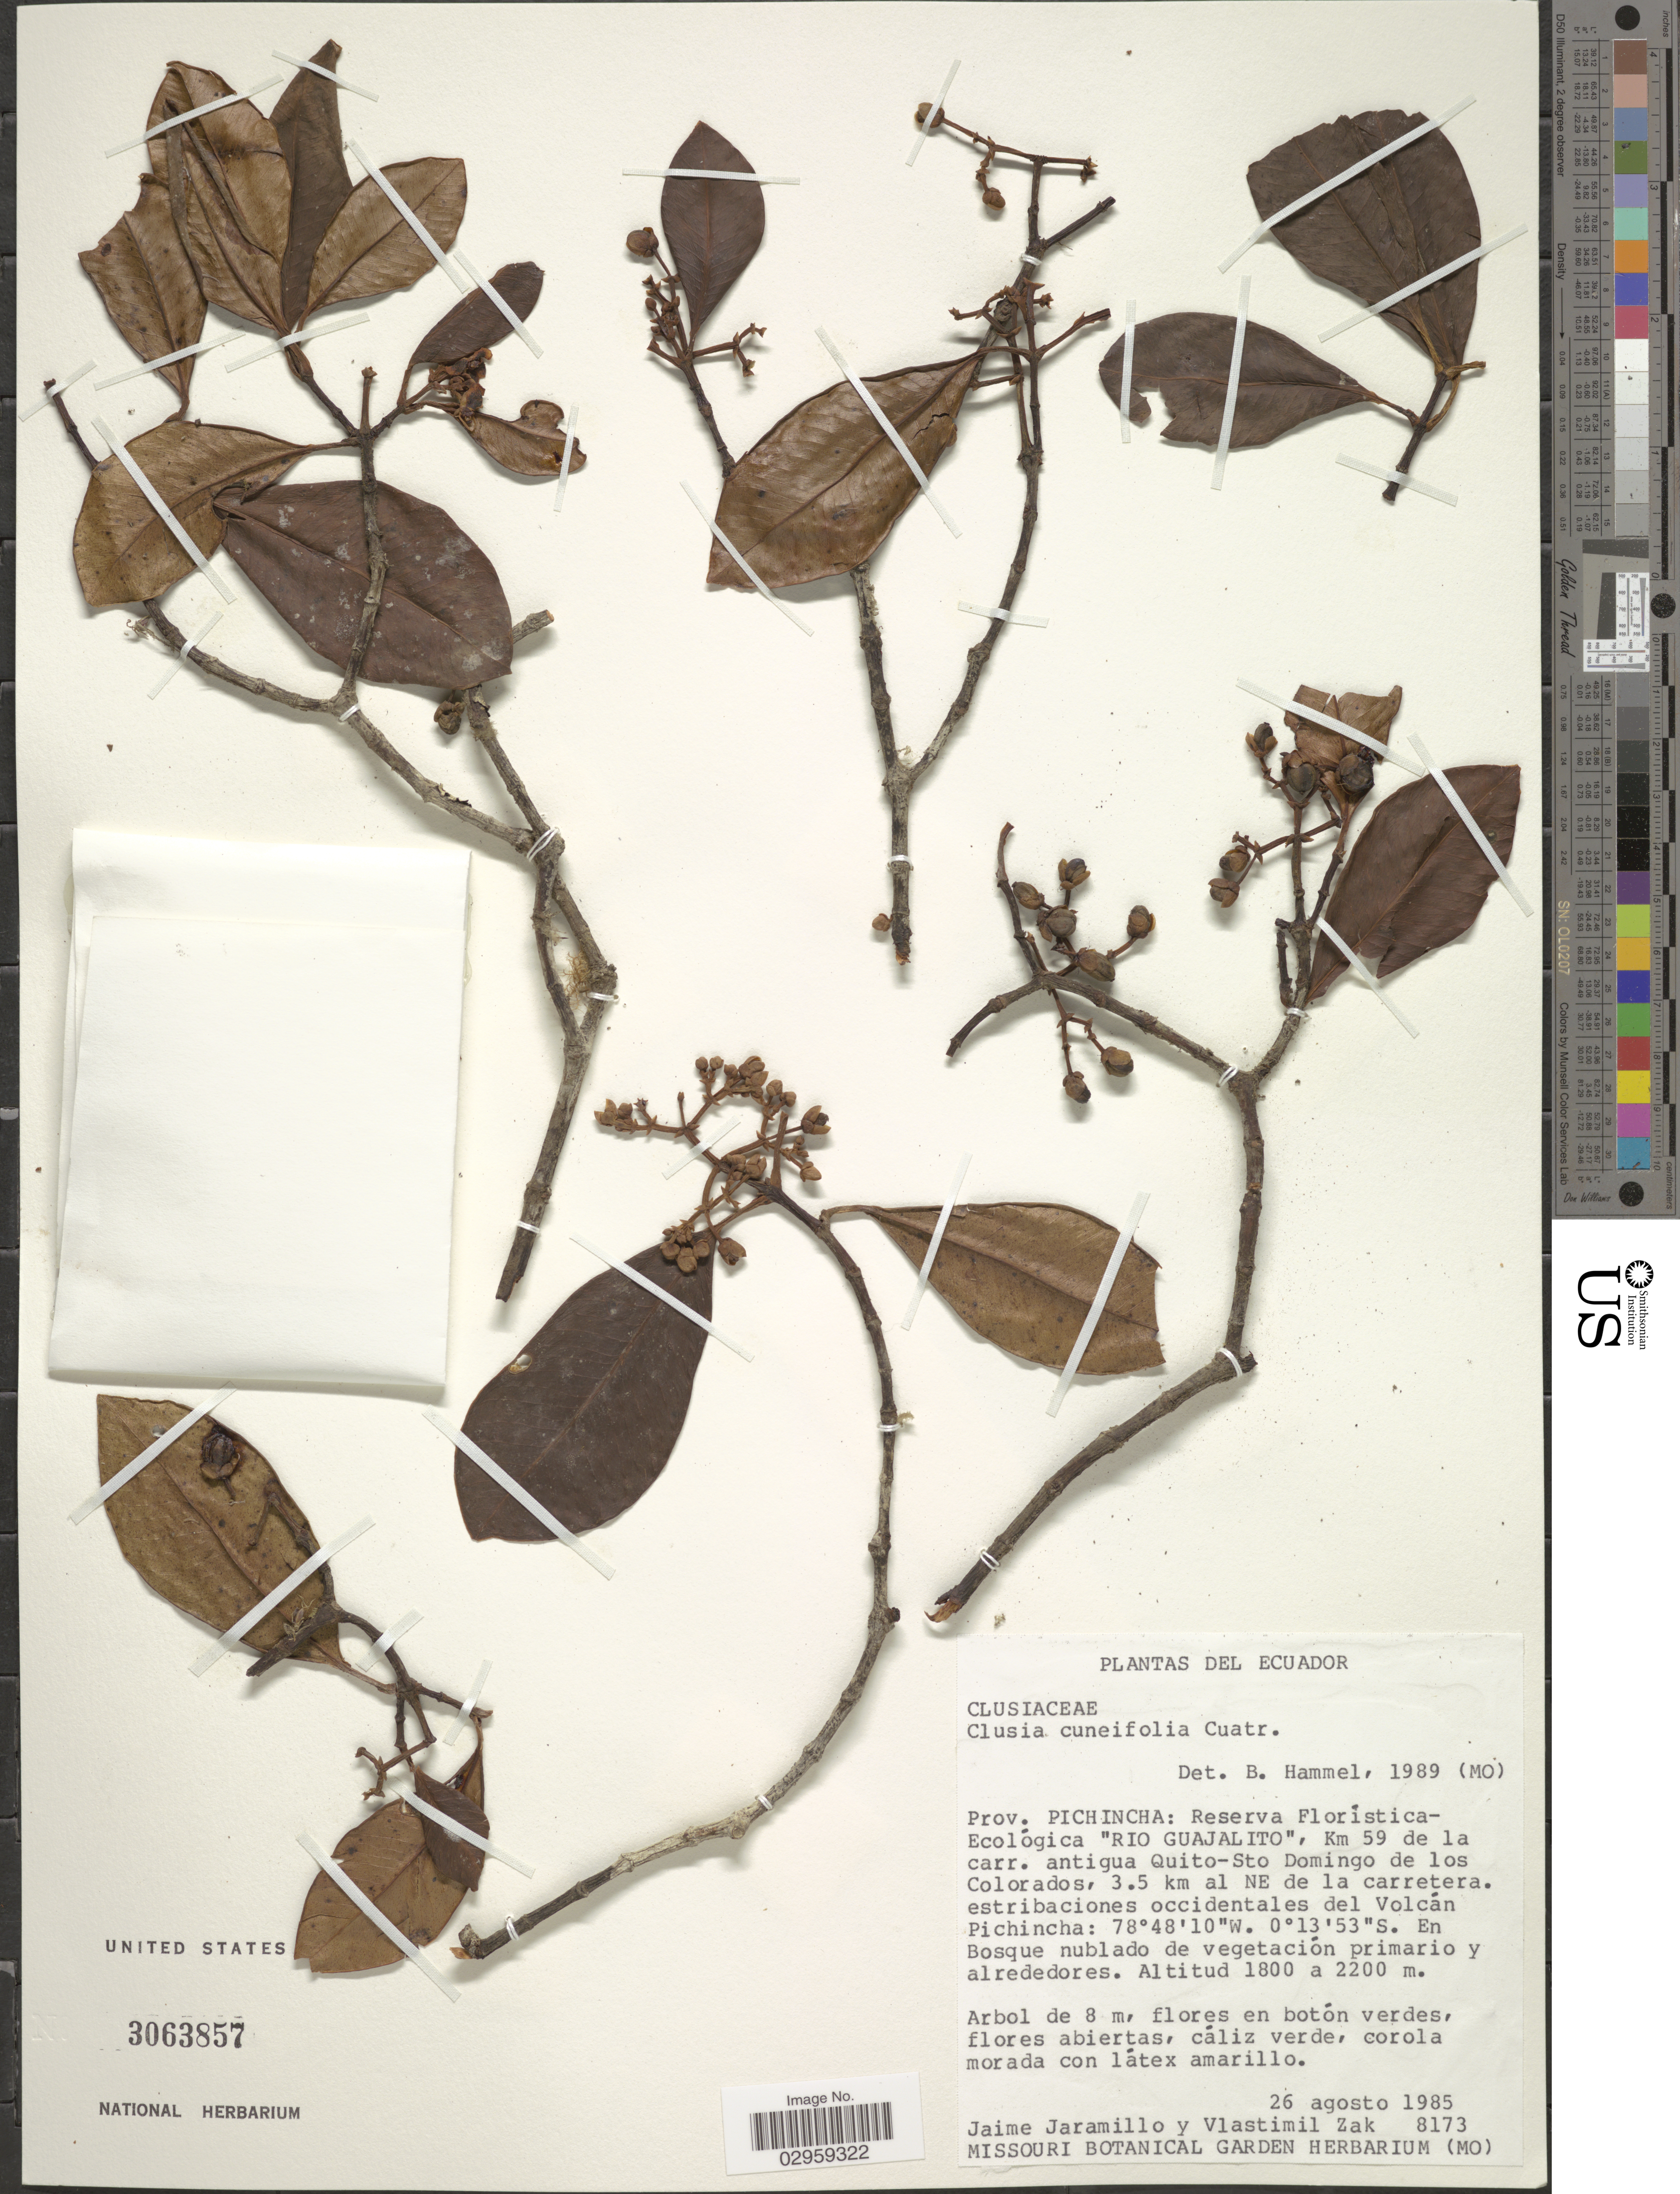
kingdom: Plantae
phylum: Tracheophyta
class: Magnoliopsida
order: Malpighiales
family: Clusiaceae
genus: Clusia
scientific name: Clusia cuneifolia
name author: Cuatrec.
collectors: J. Jaramillo & V. Zak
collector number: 8173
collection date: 1985-08-26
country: Ecuador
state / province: Pichincha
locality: Reserva Florística-Ecológica 'Rio Guajalito', Km 59 de la carr. antigua Quito-Sto Domingo de los Colorados, 3.5 km al NE de la carretera. estribaciones occidentales del Volcán Pichincha.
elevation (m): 1800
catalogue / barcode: US 3063857